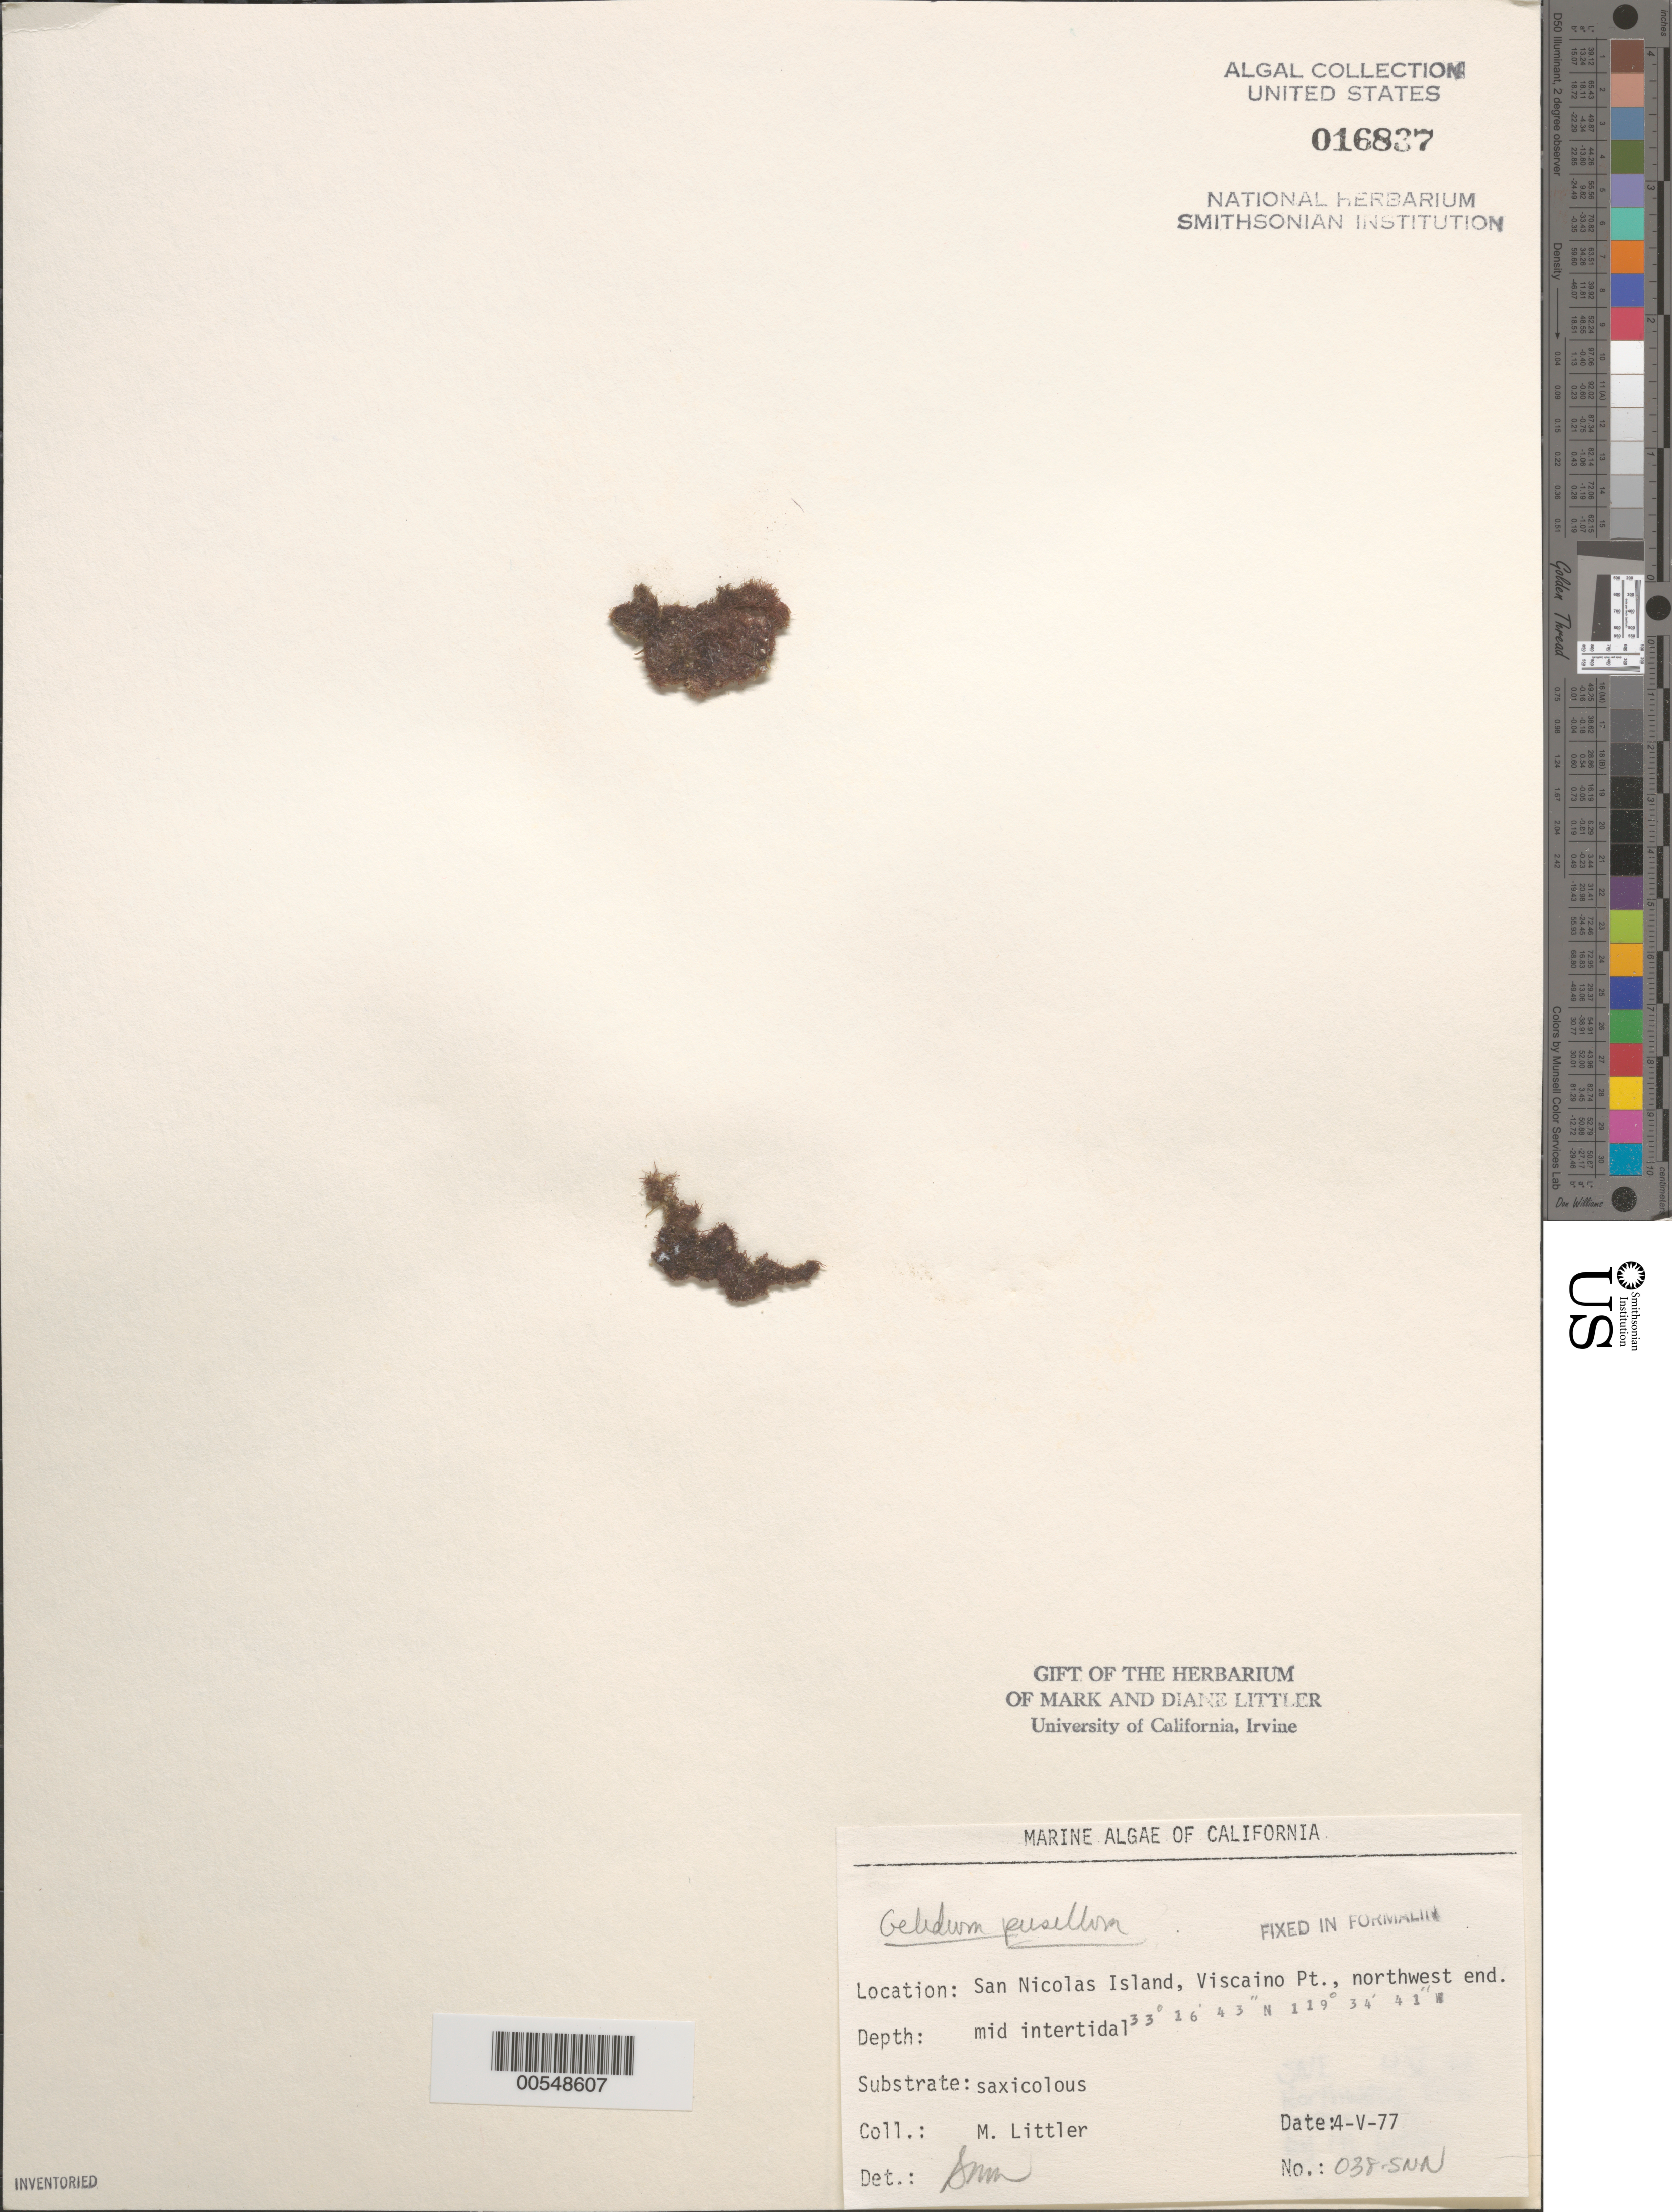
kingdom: Plantae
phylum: Rhodophyta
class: Florideophyceae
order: Gelidiales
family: Gelidiaceae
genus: Gelidium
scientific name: Gelidium pusillum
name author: (Stackh.) Le Jol.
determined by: Murray, S. N.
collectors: M. M. Littler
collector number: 038-SNN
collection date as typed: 04 May 1977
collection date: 1977-05-04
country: United States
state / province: California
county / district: Ventura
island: San Nicolas Island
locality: Viscaino Point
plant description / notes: BLM-SOCALBIGHT Rocky Intertidal Survey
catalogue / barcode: US 16837